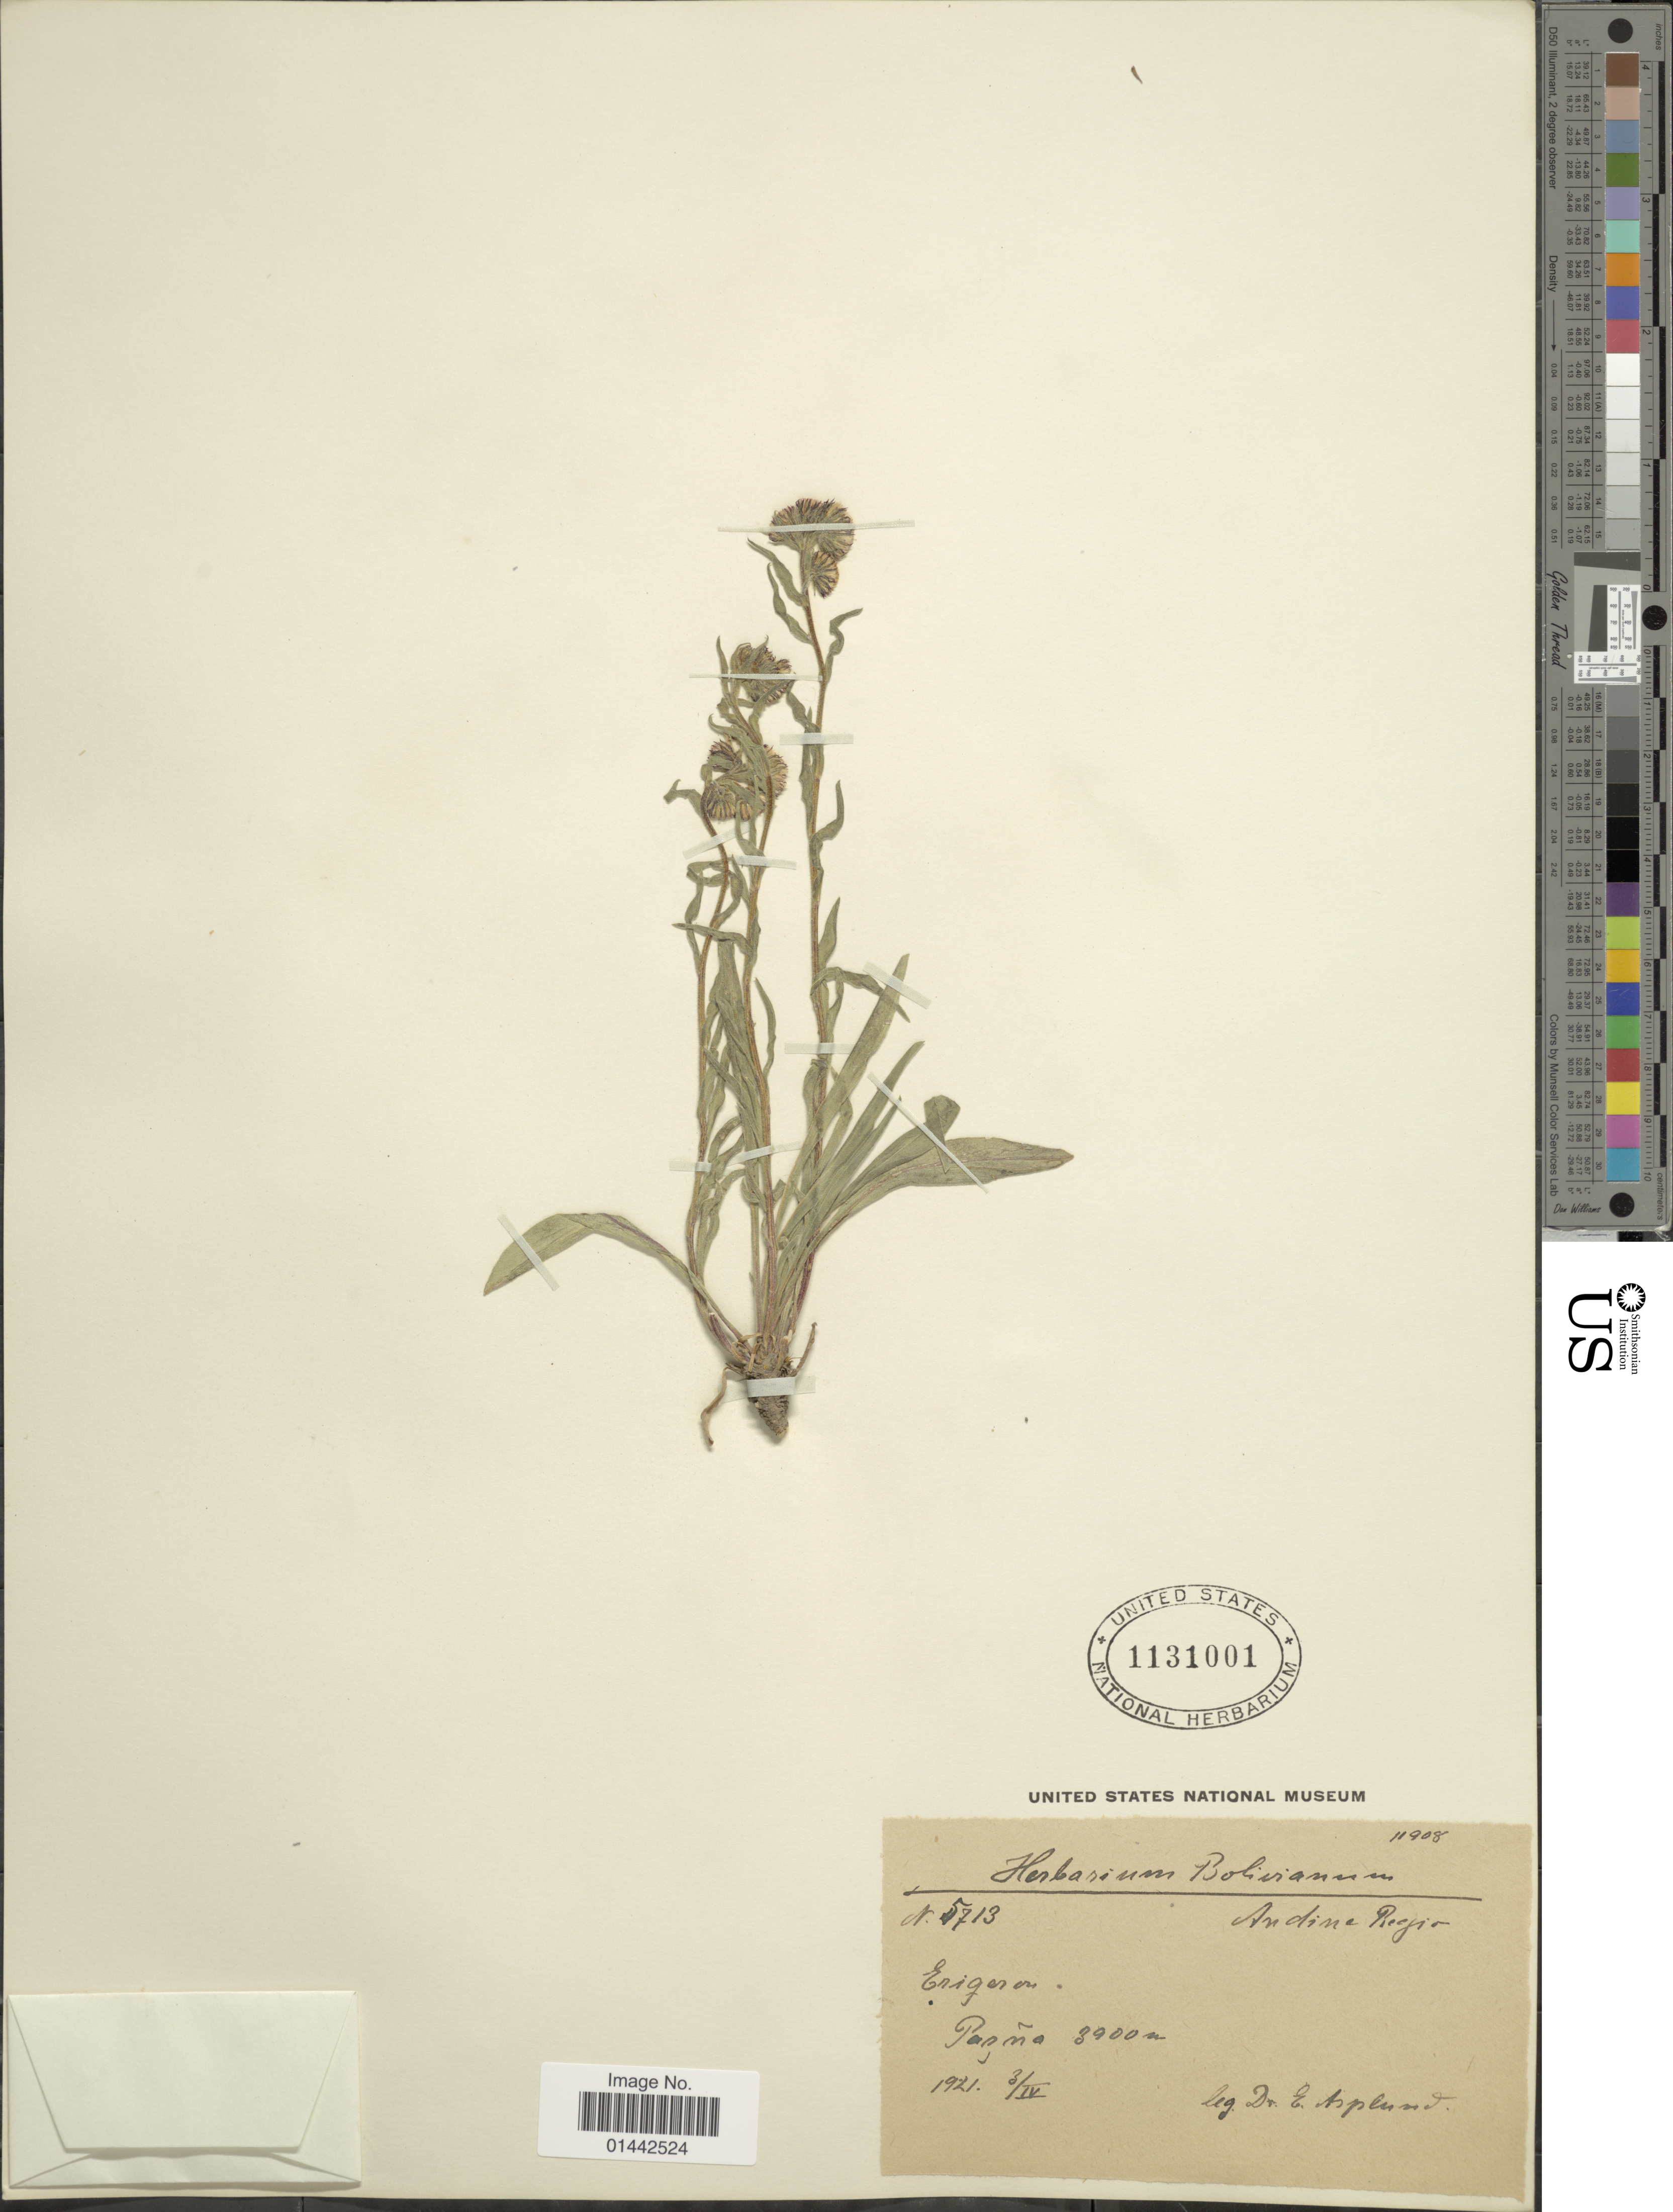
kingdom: Plantae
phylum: Tracheophyta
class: Magnoliopsida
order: Asterales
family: Asteraceae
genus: Erigeron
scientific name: Erigeron sp.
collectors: E. Asplund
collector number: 5713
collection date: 1921-04-03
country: Bolivia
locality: Pasña, Andina Region.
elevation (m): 3900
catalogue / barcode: US 1131001